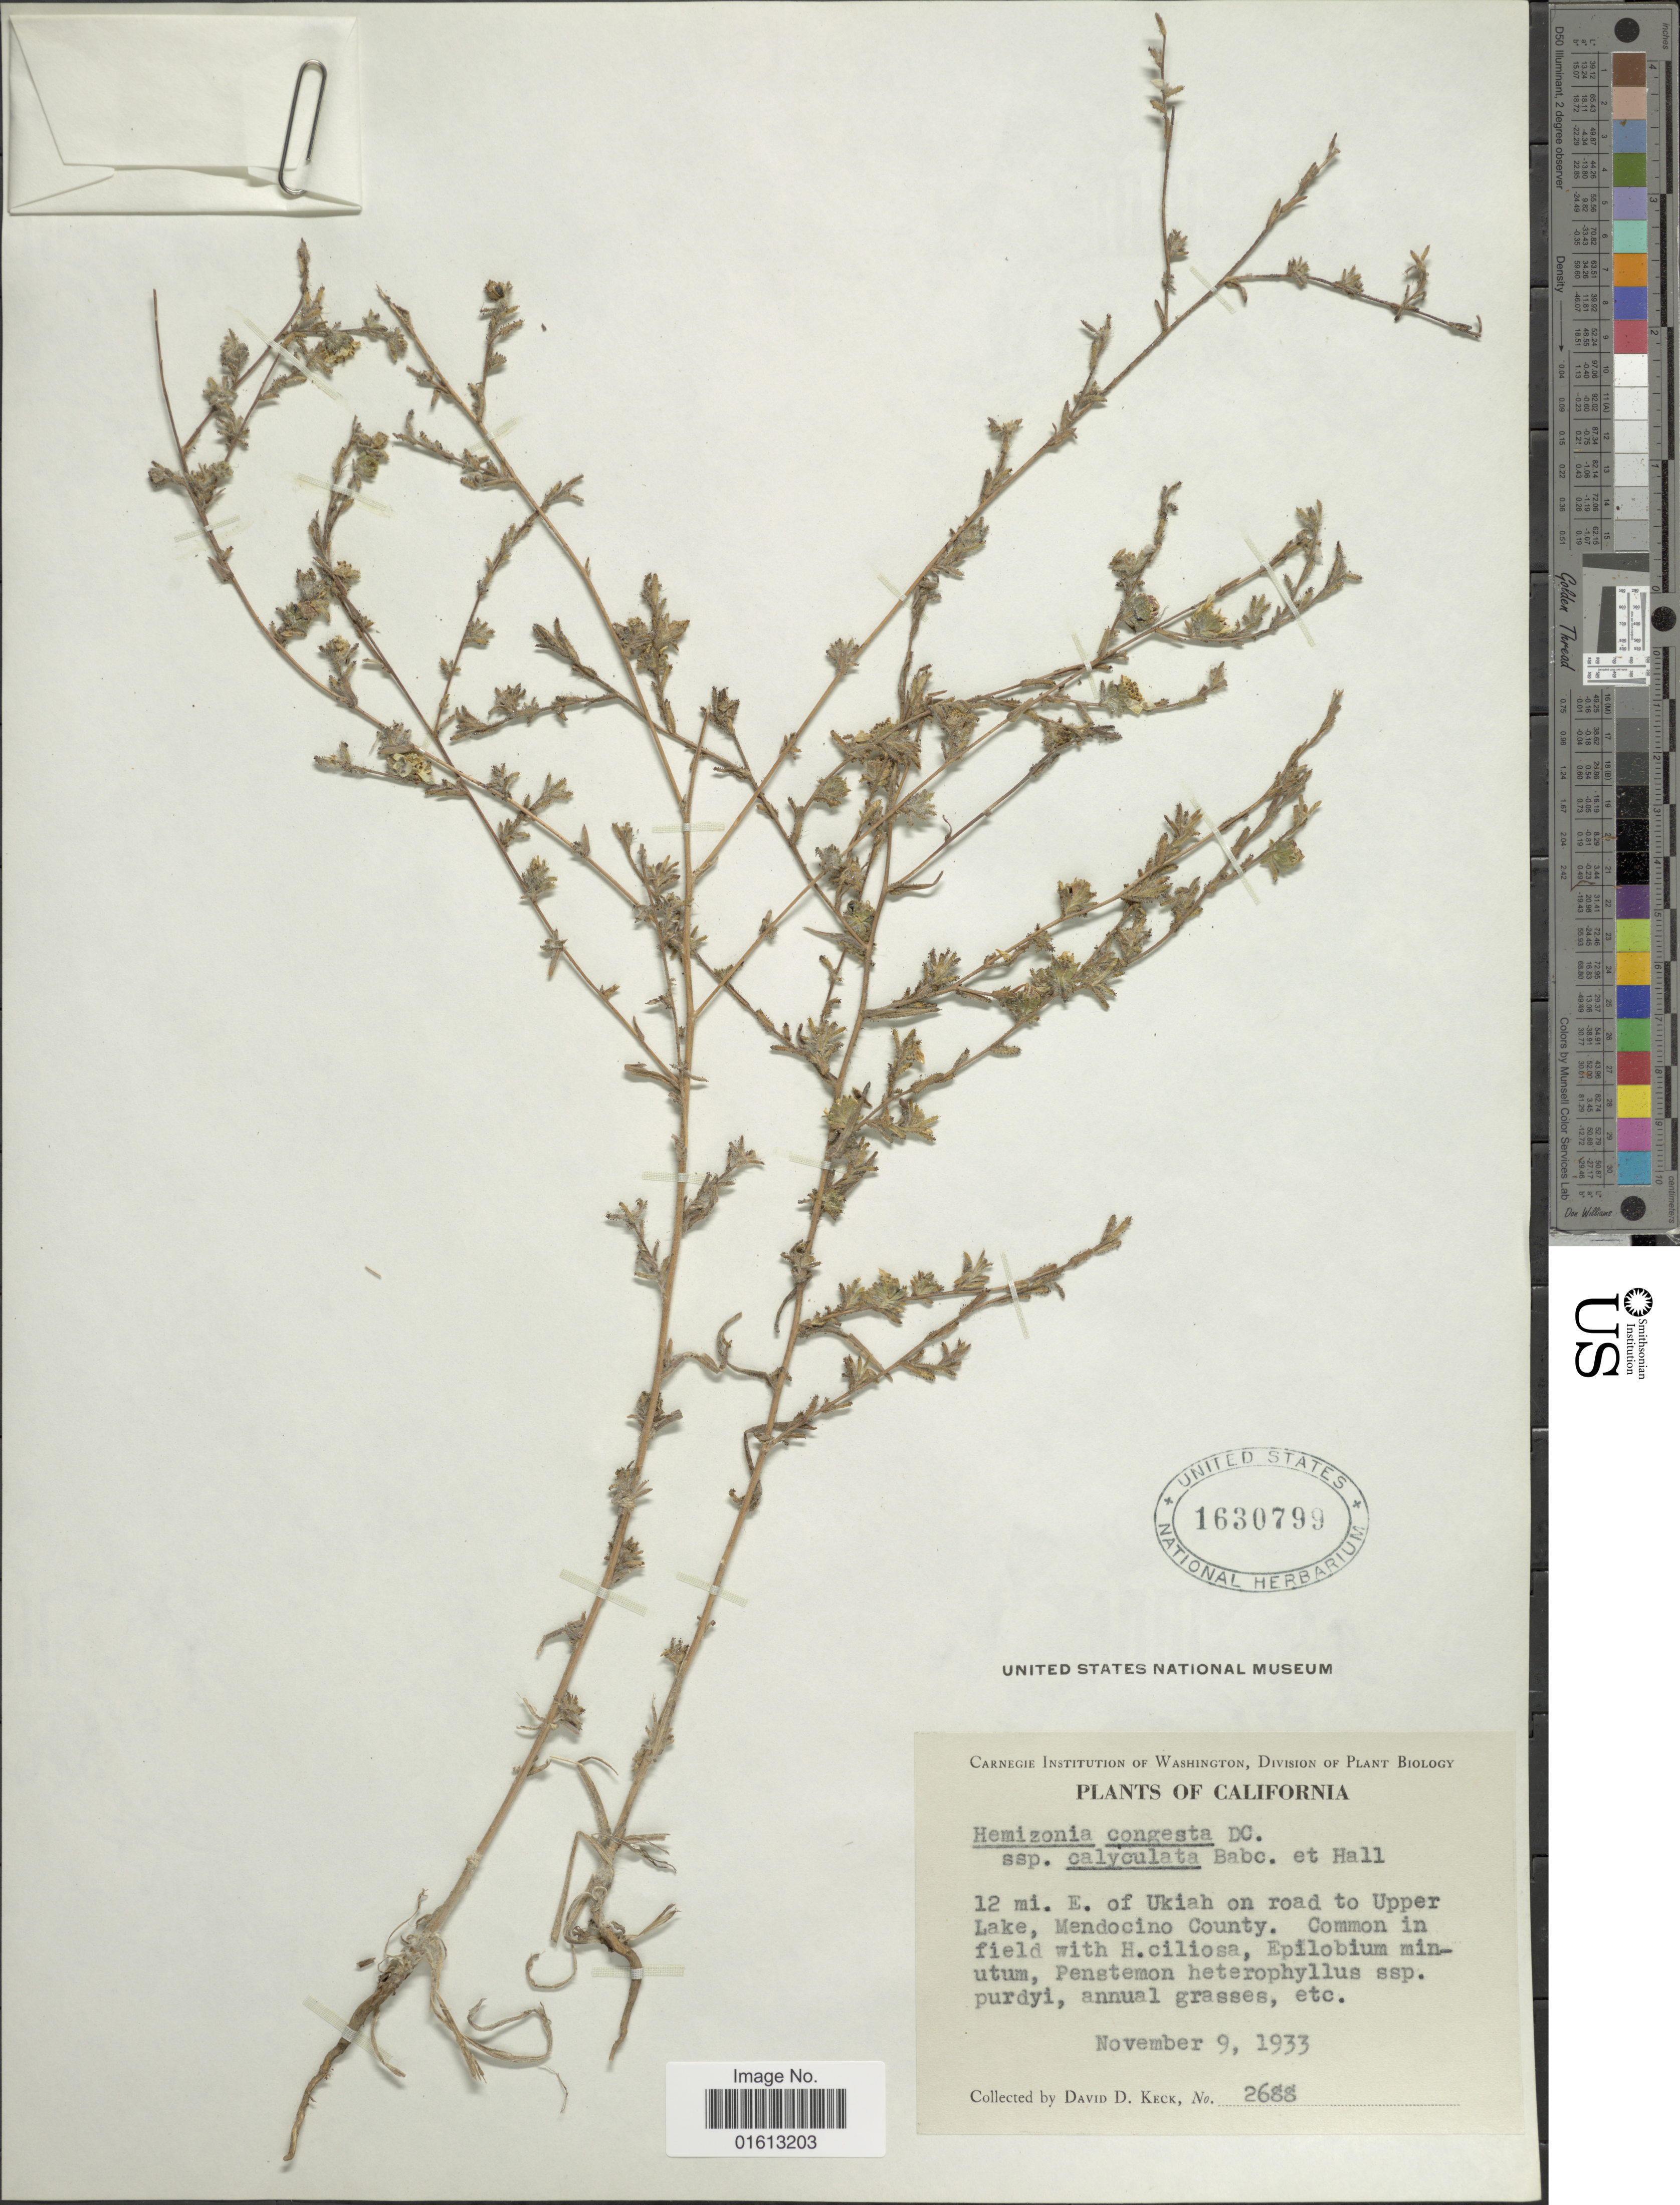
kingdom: Plantae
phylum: Tracheophyta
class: Magnoliopsida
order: Asterales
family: Asteraceae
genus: Hemizonia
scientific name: Hemizonia congesta subsp. calyculata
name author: Babc. & H.M. Hall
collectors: D. D. Keck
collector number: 2688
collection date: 1933-11-09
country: United States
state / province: California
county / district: Mendocino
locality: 12 mi. E. of Ukiah on road to Upper Lake, Mendocino County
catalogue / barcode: US 1630799